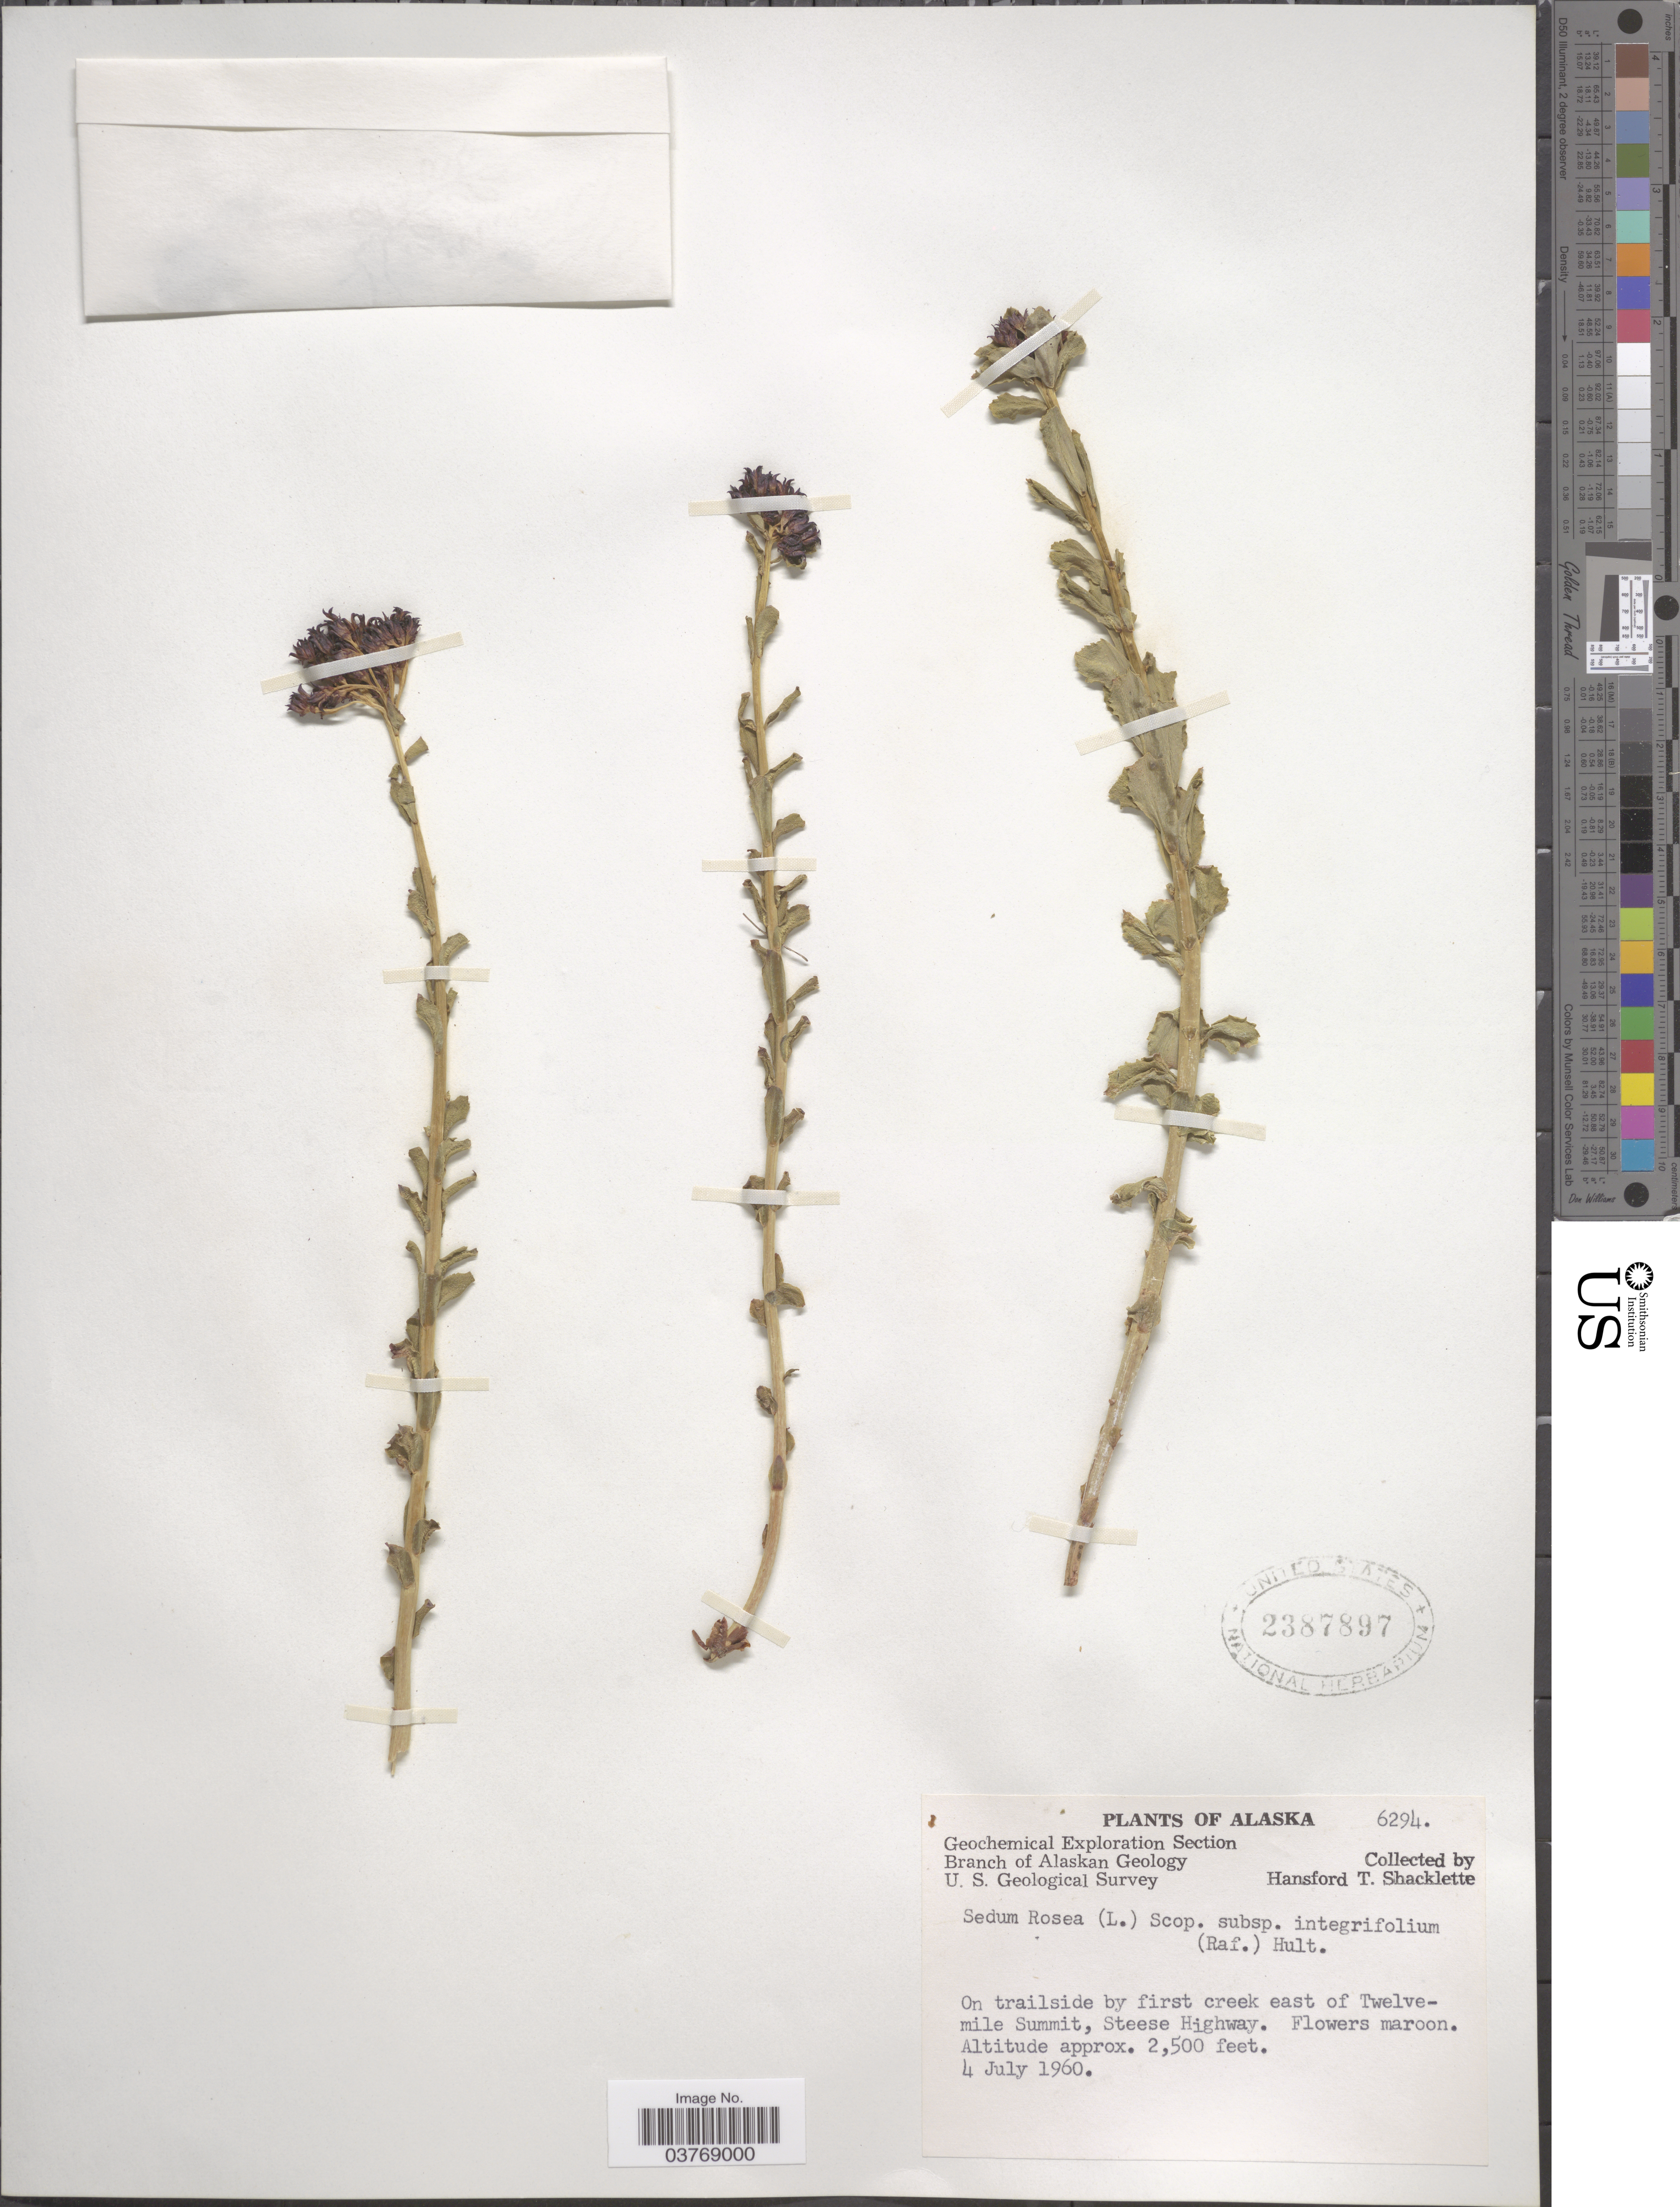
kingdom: Plantae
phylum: Tracheophyta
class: Magnoliopsida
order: Saxifragales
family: Crassulaceae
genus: Rhodiola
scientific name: Rhodiola integrifolia subsp. integrifolia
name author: Raf.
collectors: H. Shacklette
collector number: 6294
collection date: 1960-07-04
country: United States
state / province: Alaska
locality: On trailside by first creek east of Twelve-mile Summit, Steese Highway.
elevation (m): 762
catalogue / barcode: US 2387897